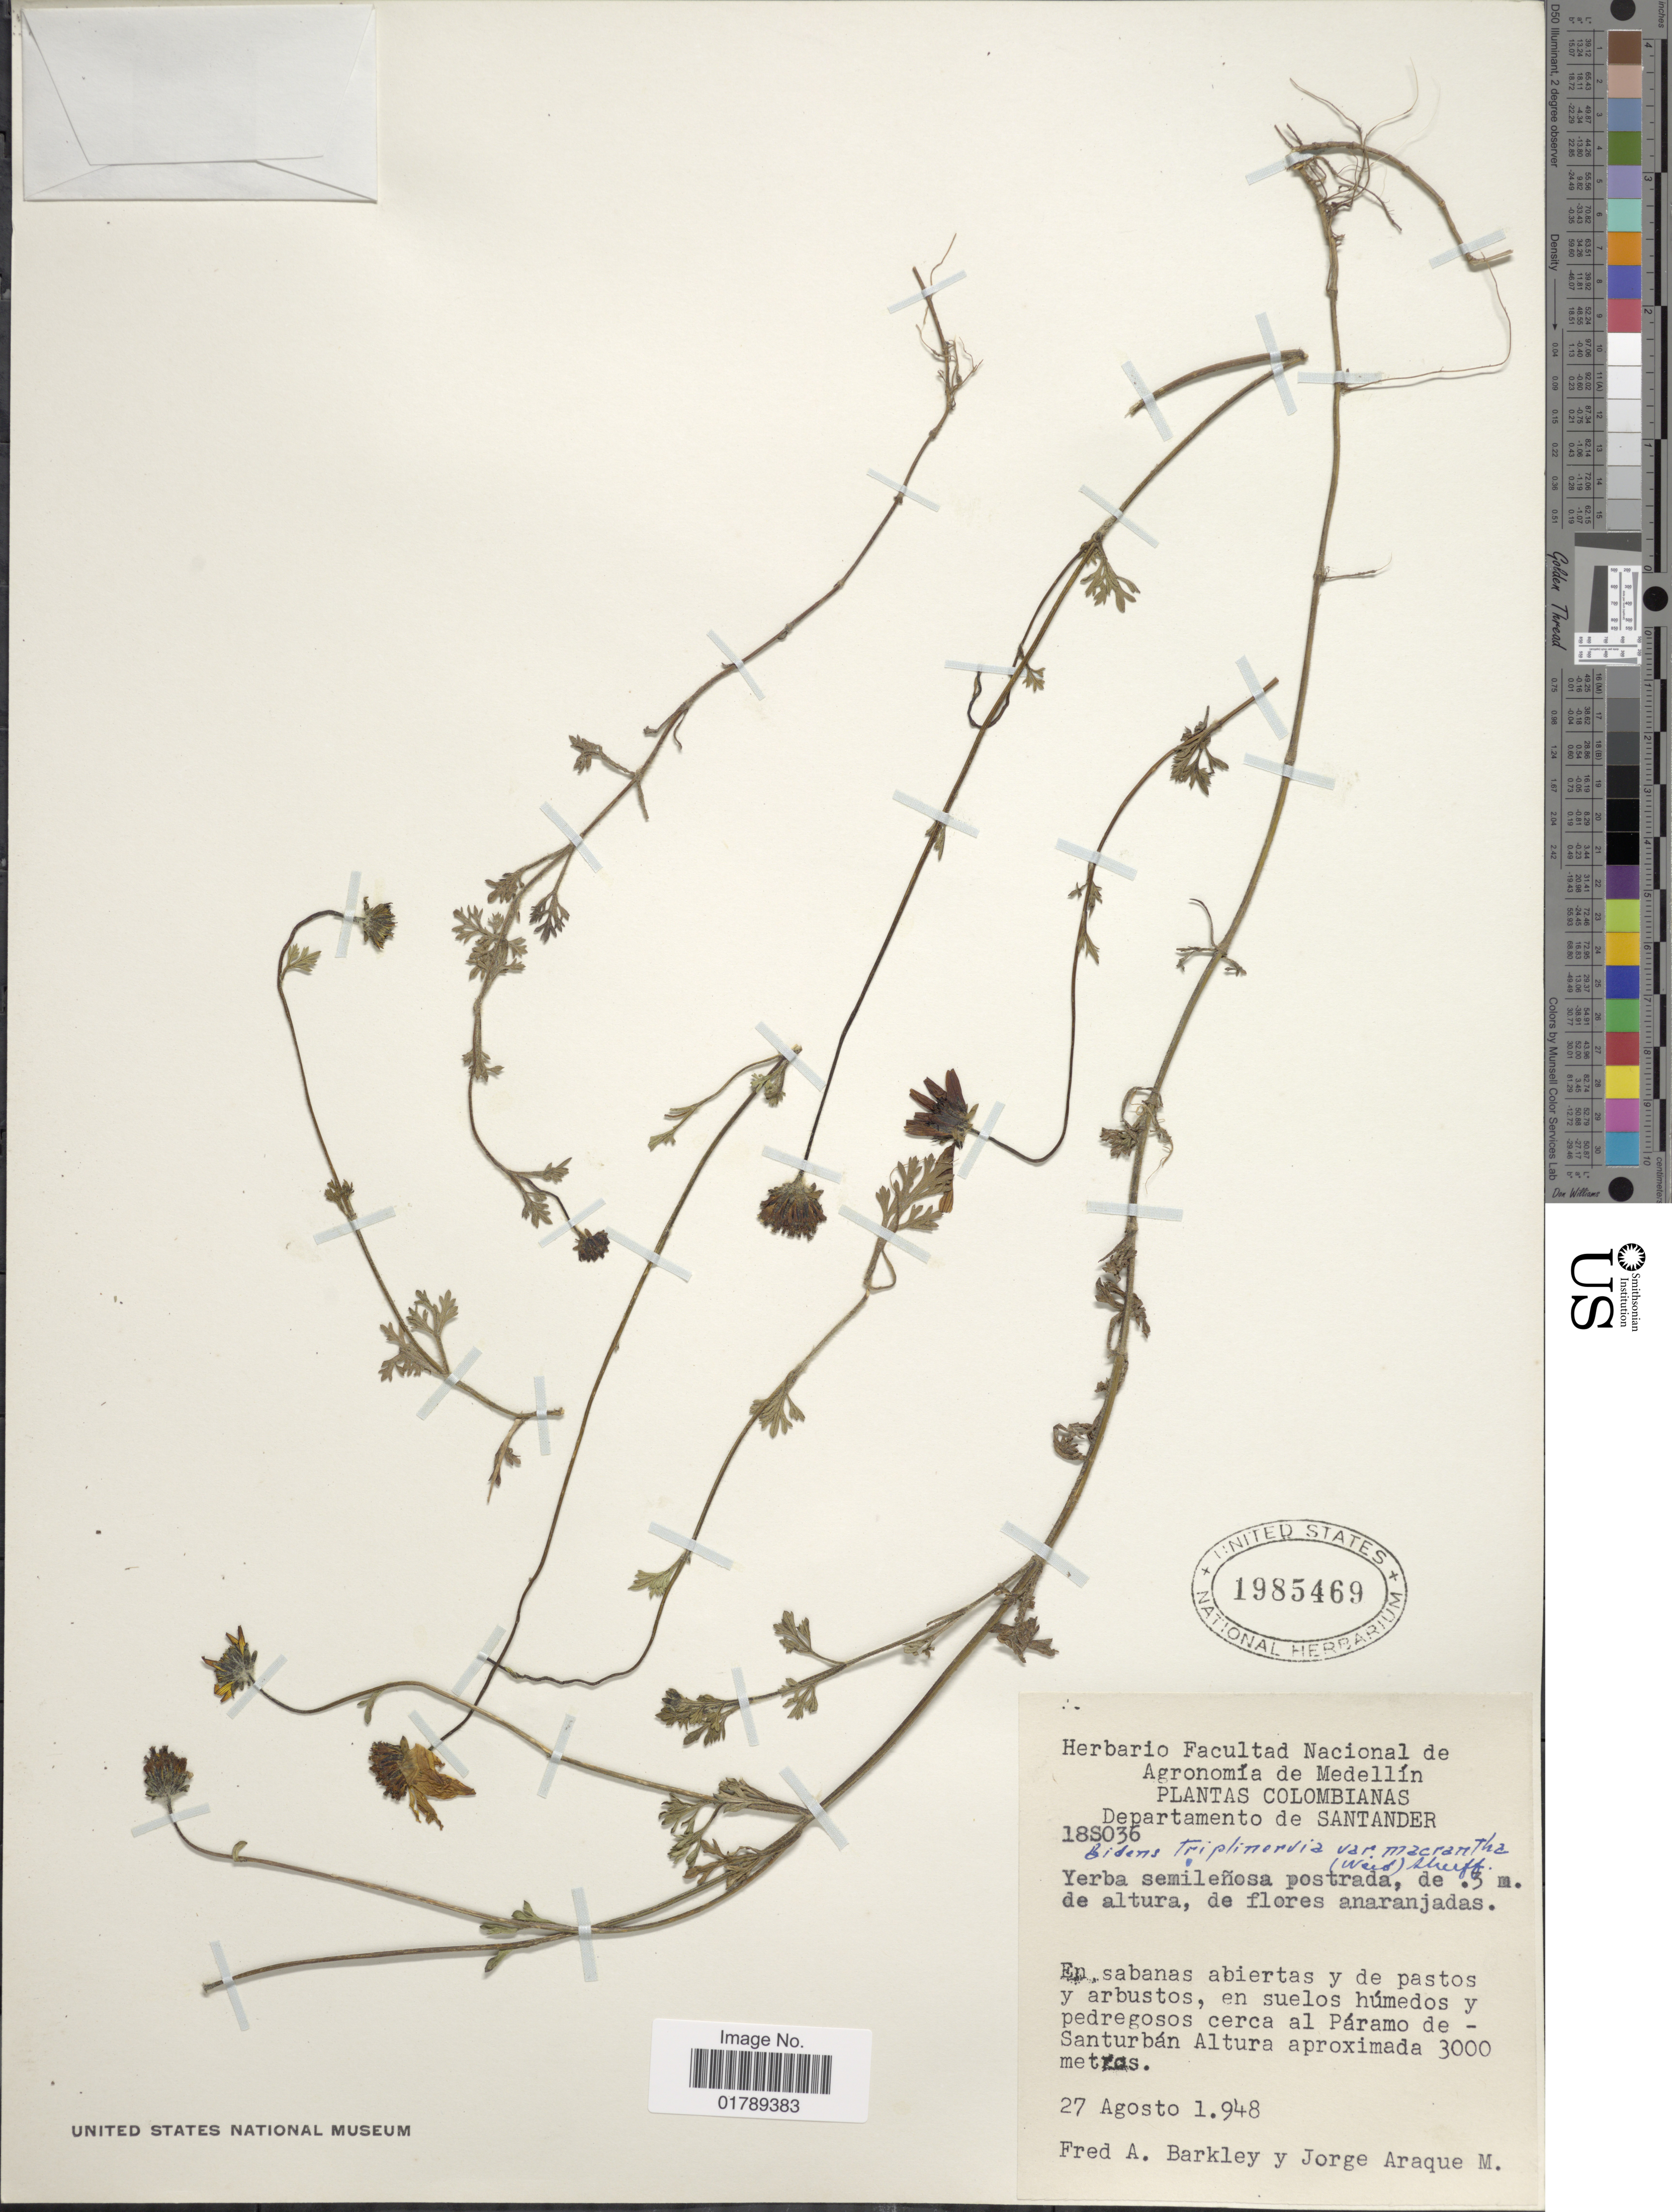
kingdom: Plantae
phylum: Tracheophyta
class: Magnoliopsida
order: Asterales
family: Asteraceae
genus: Bidens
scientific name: Bidens triplinervia var. macrantha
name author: (Wedd.) Sherff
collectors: F. A. Barkley & J. Araque Molina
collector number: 18SO36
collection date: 1948-08-27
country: Colombia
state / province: Santander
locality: Departamento de Santander. En abanas abiertas y de pastos y arbustos, en suelos humedos y pedregoso cerca al paramo de Santurban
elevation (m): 3000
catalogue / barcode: US 1985469